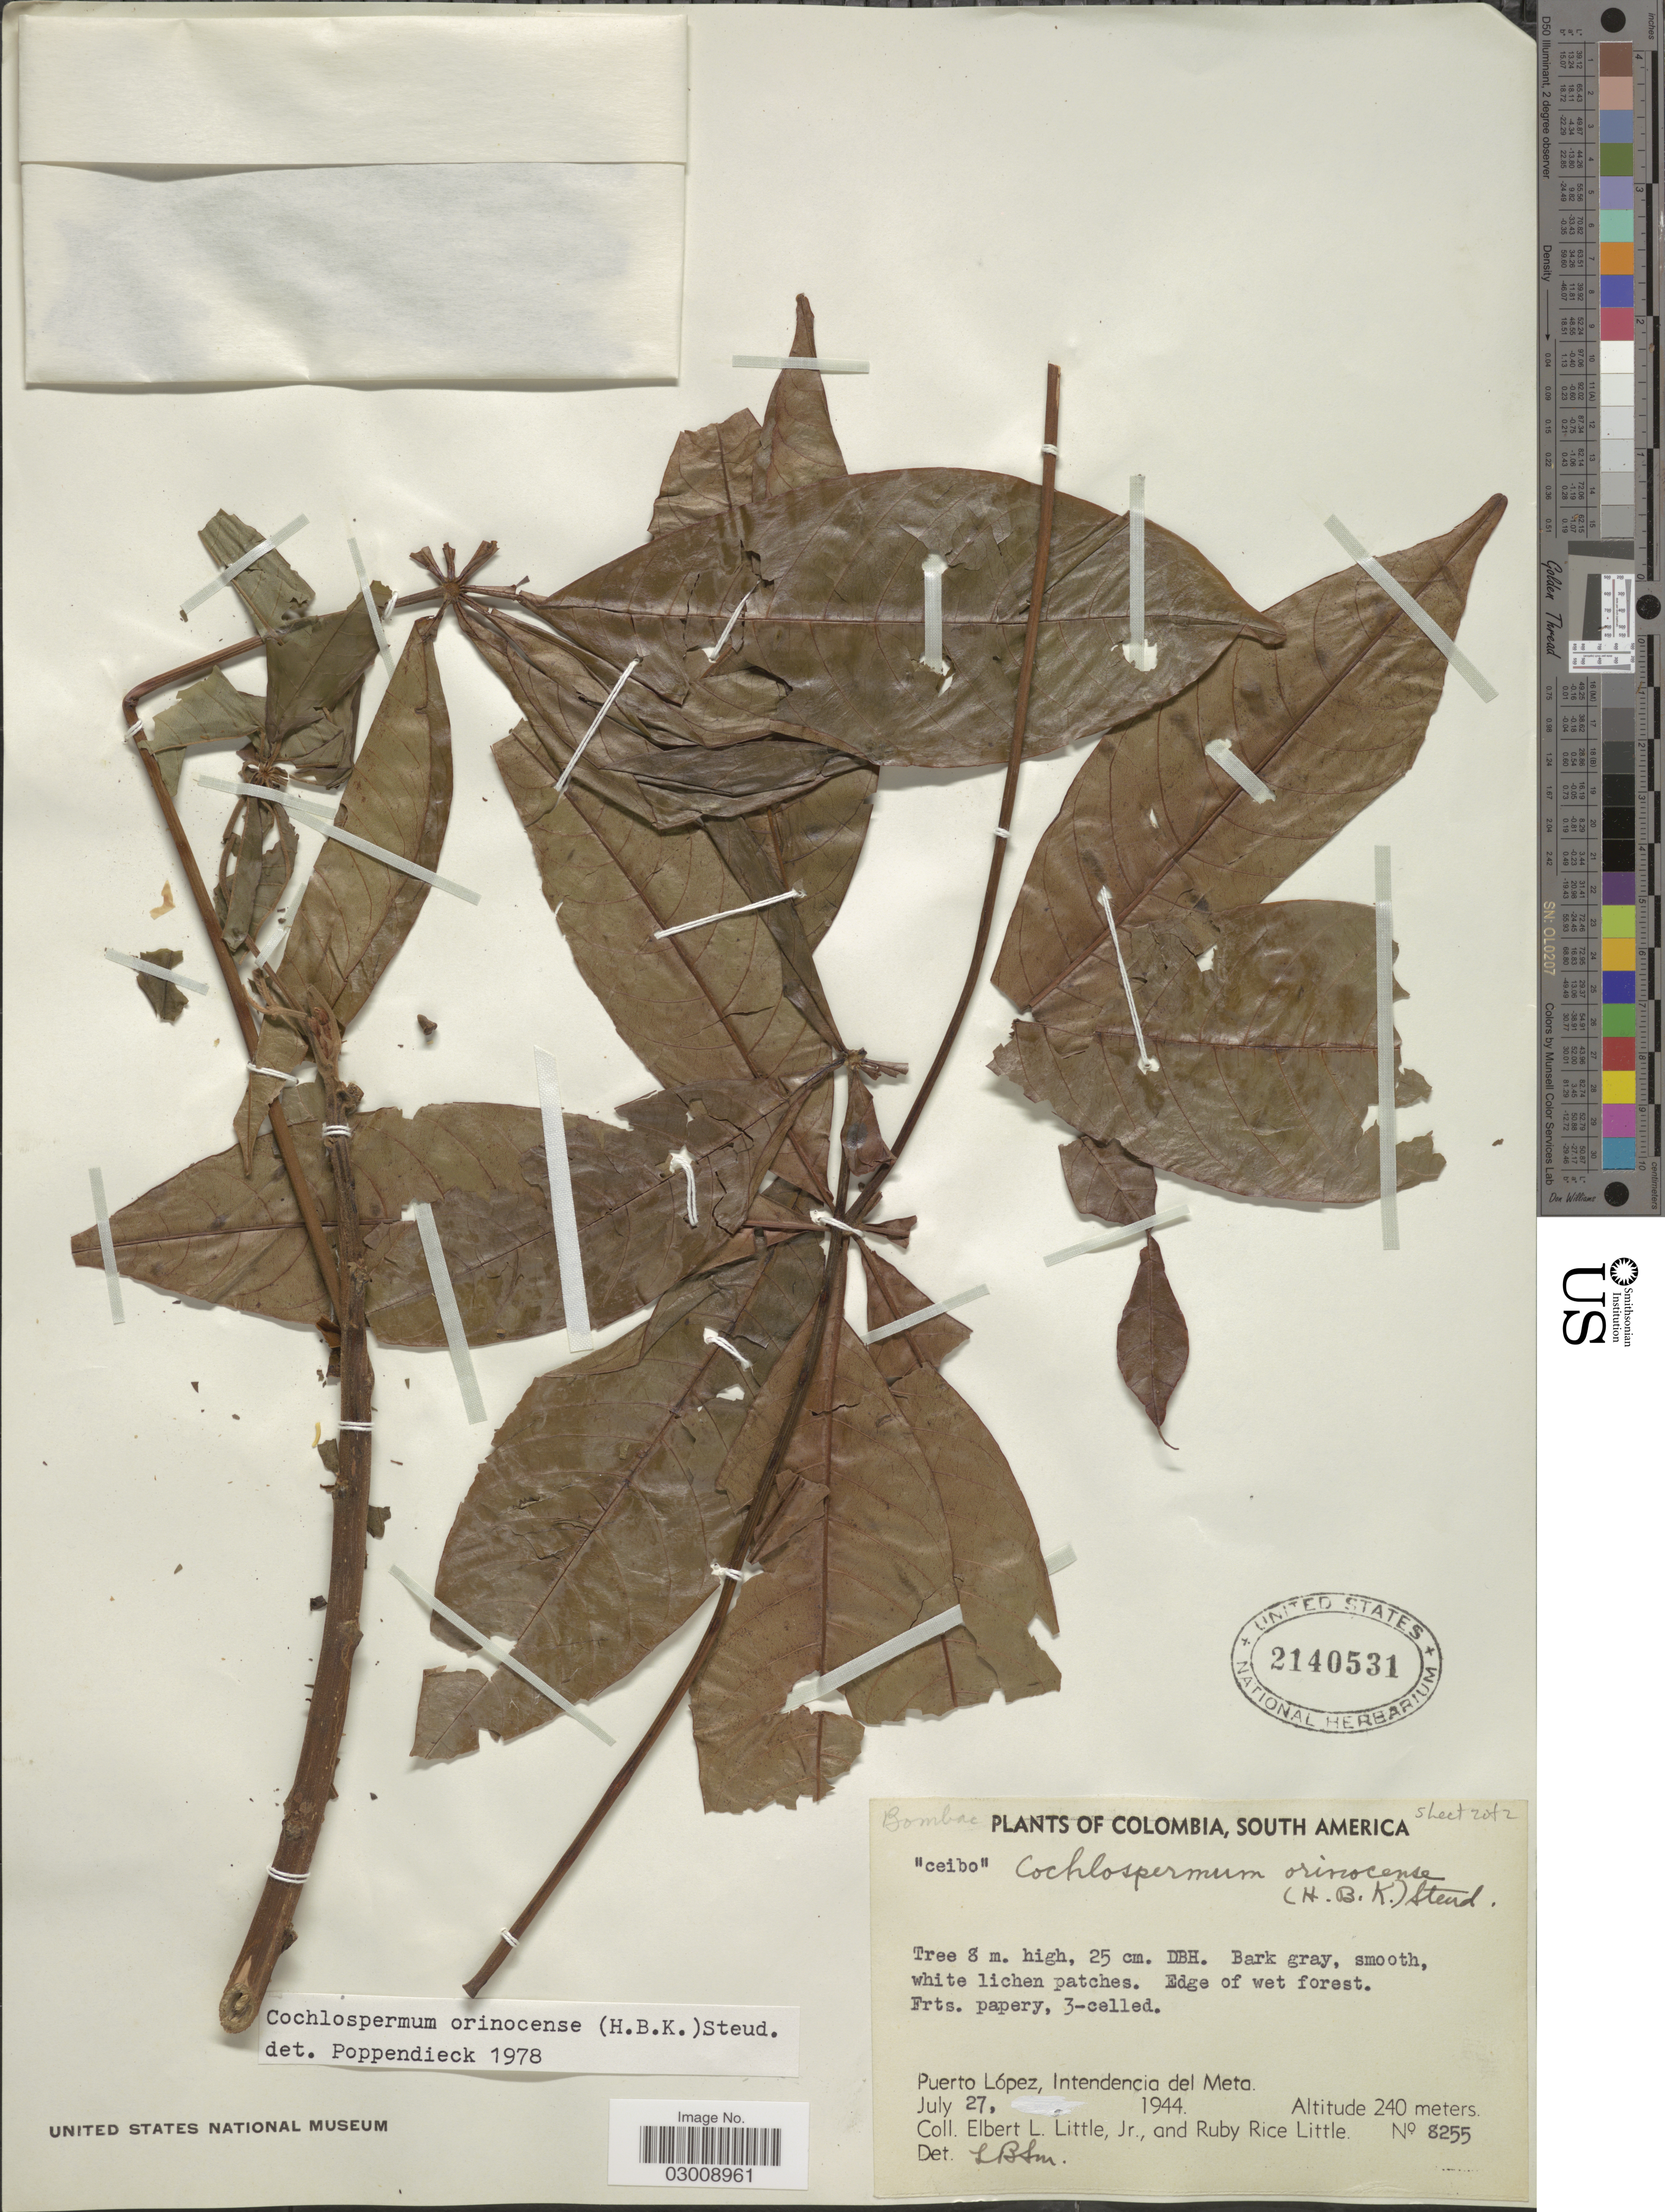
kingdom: Plantae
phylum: Tracheophyta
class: Magnoliopsida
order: Malvales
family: Cochlospermaceae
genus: Cochlospermum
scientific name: Cochlospermum orinocense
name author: (Kunth) Steud.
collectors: E. L. Little & R. R. Little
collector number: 8255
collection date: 1944-07-27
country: Colombia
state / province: Meta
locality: Puerto López, Intendencia del Meta.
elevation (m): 240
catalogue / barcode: US 2140531